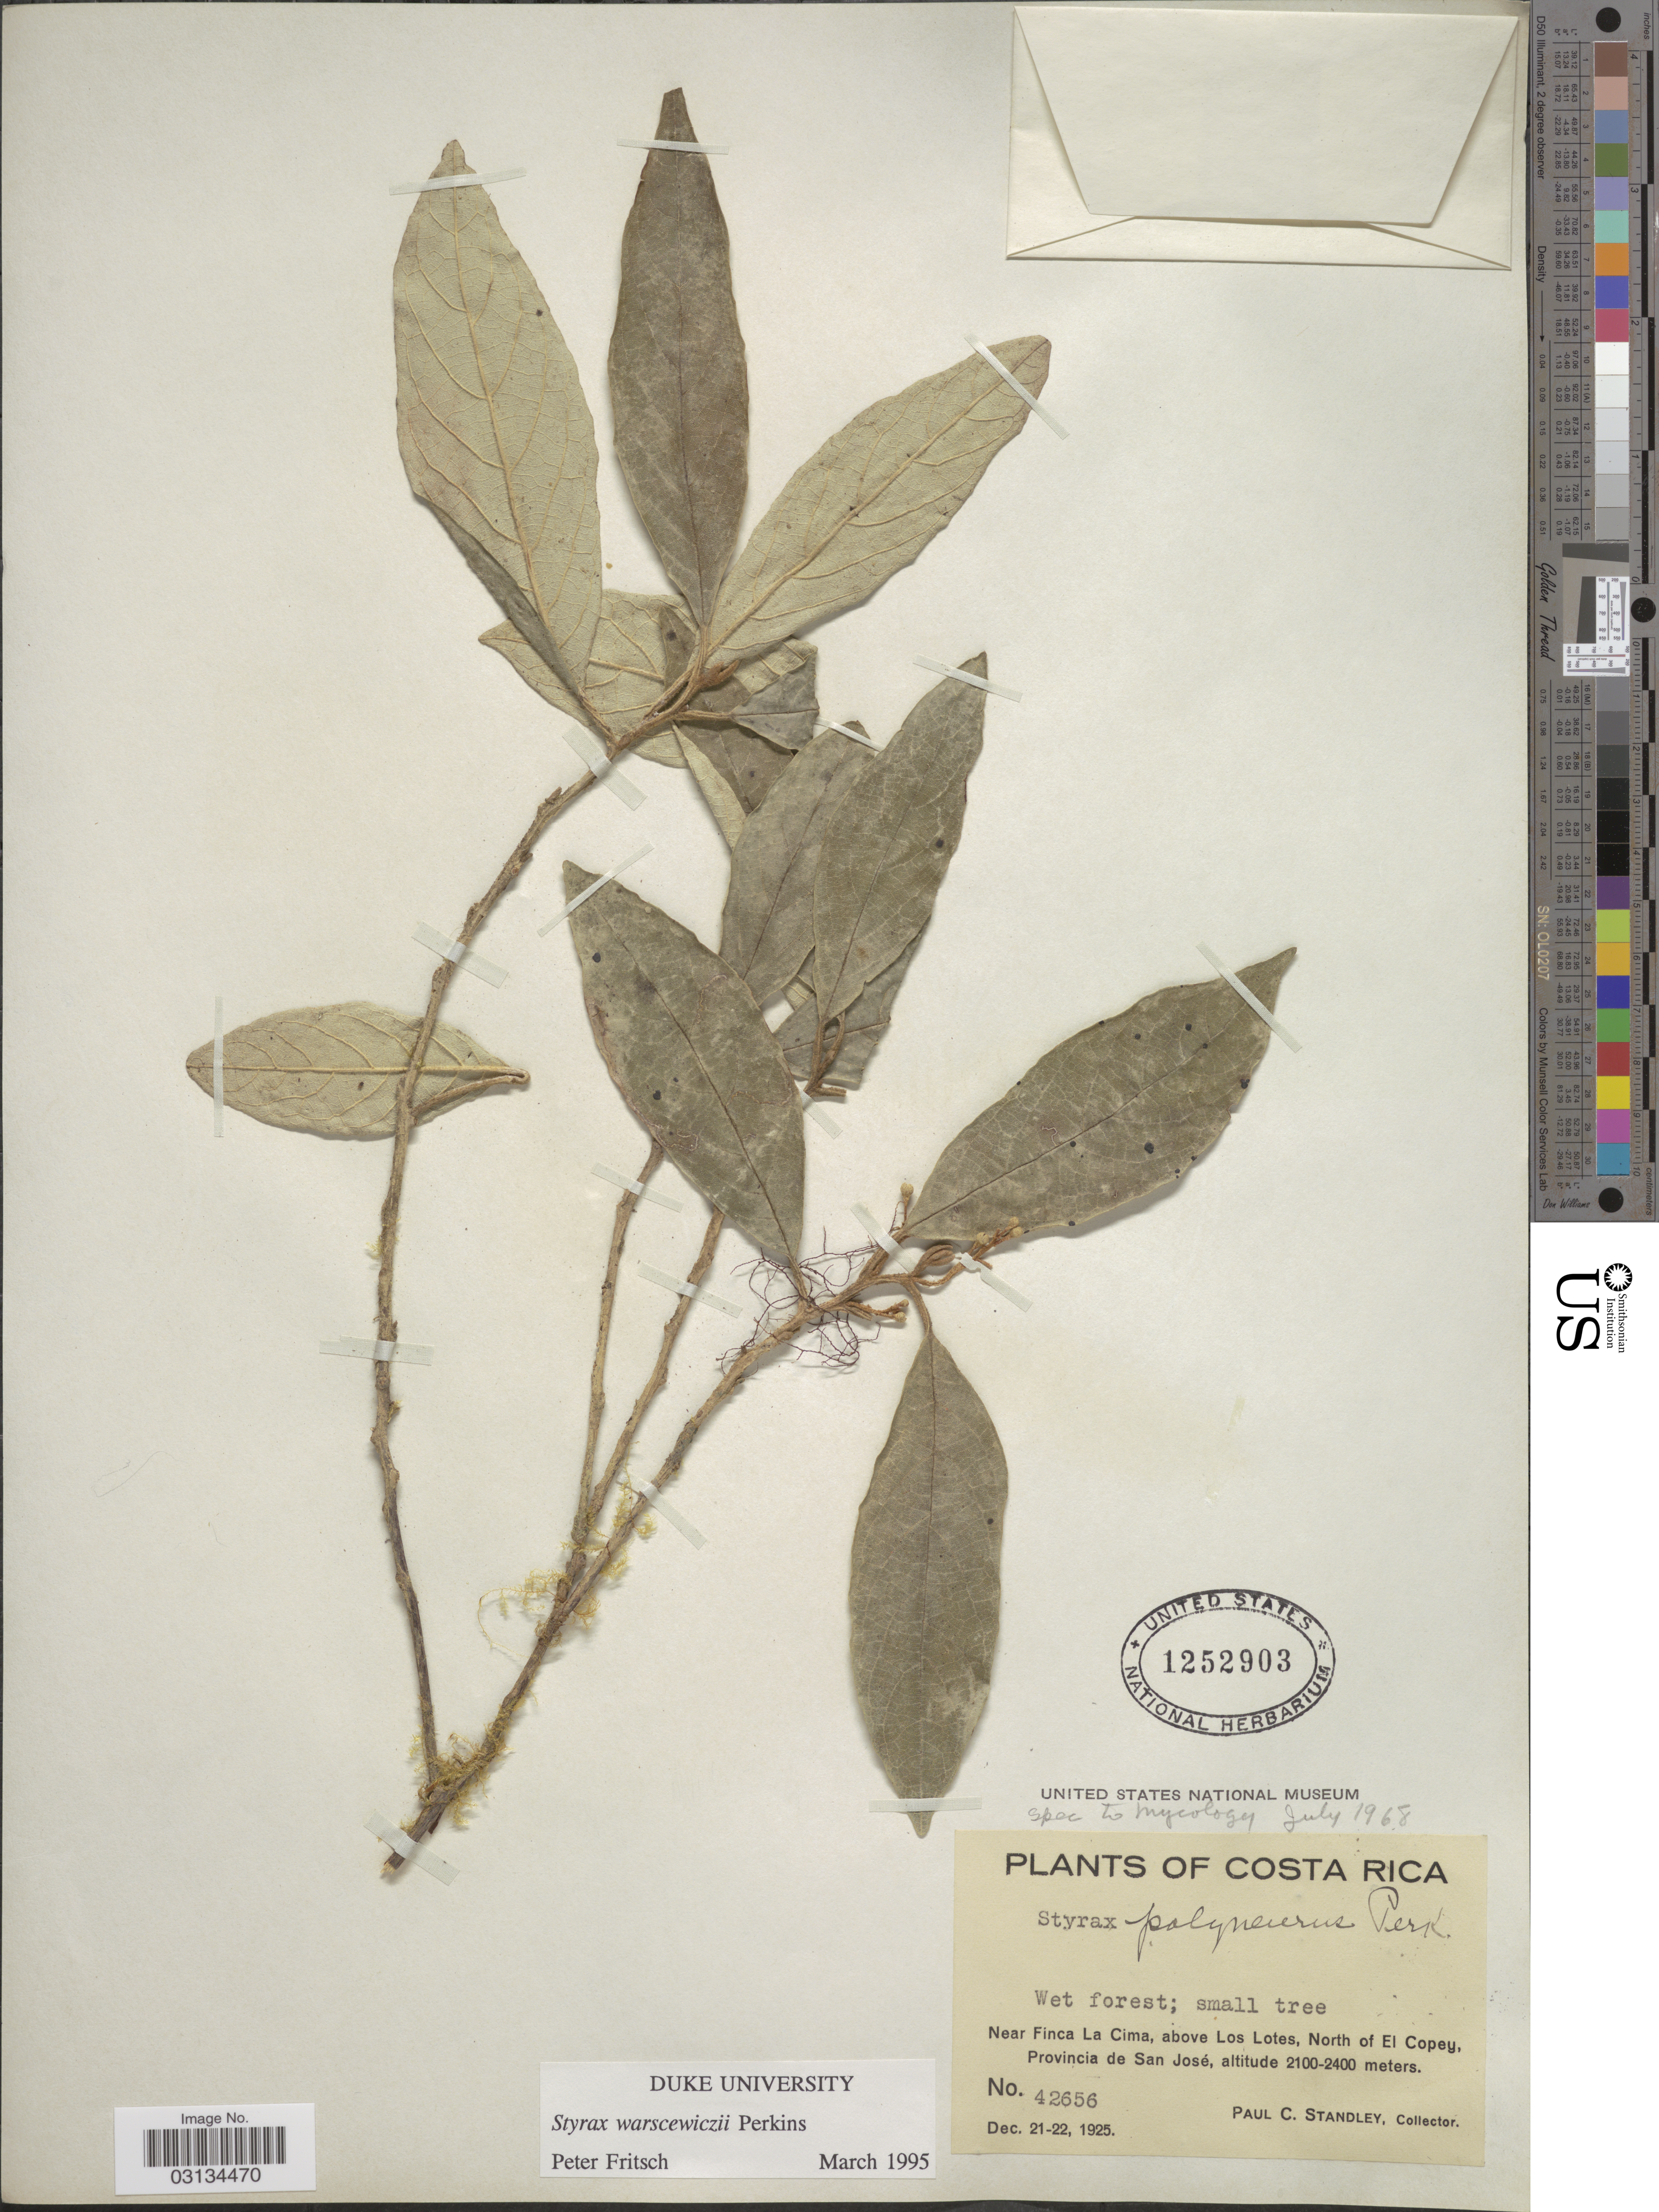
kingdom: Plantae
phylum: Tracheophyta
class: Magnoliopsida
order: Ericales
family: Styracaceae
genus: Styrax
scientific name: Styrax warscewiczii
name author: Perkins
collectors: P. C. Standley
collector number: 42656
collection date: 1925-12-21/1925-12-22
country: Costa Rica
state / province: San José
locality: Near Finca La Cima, above Los Lotes, North of El Copey.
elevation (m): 2100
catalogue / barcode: US 1252903